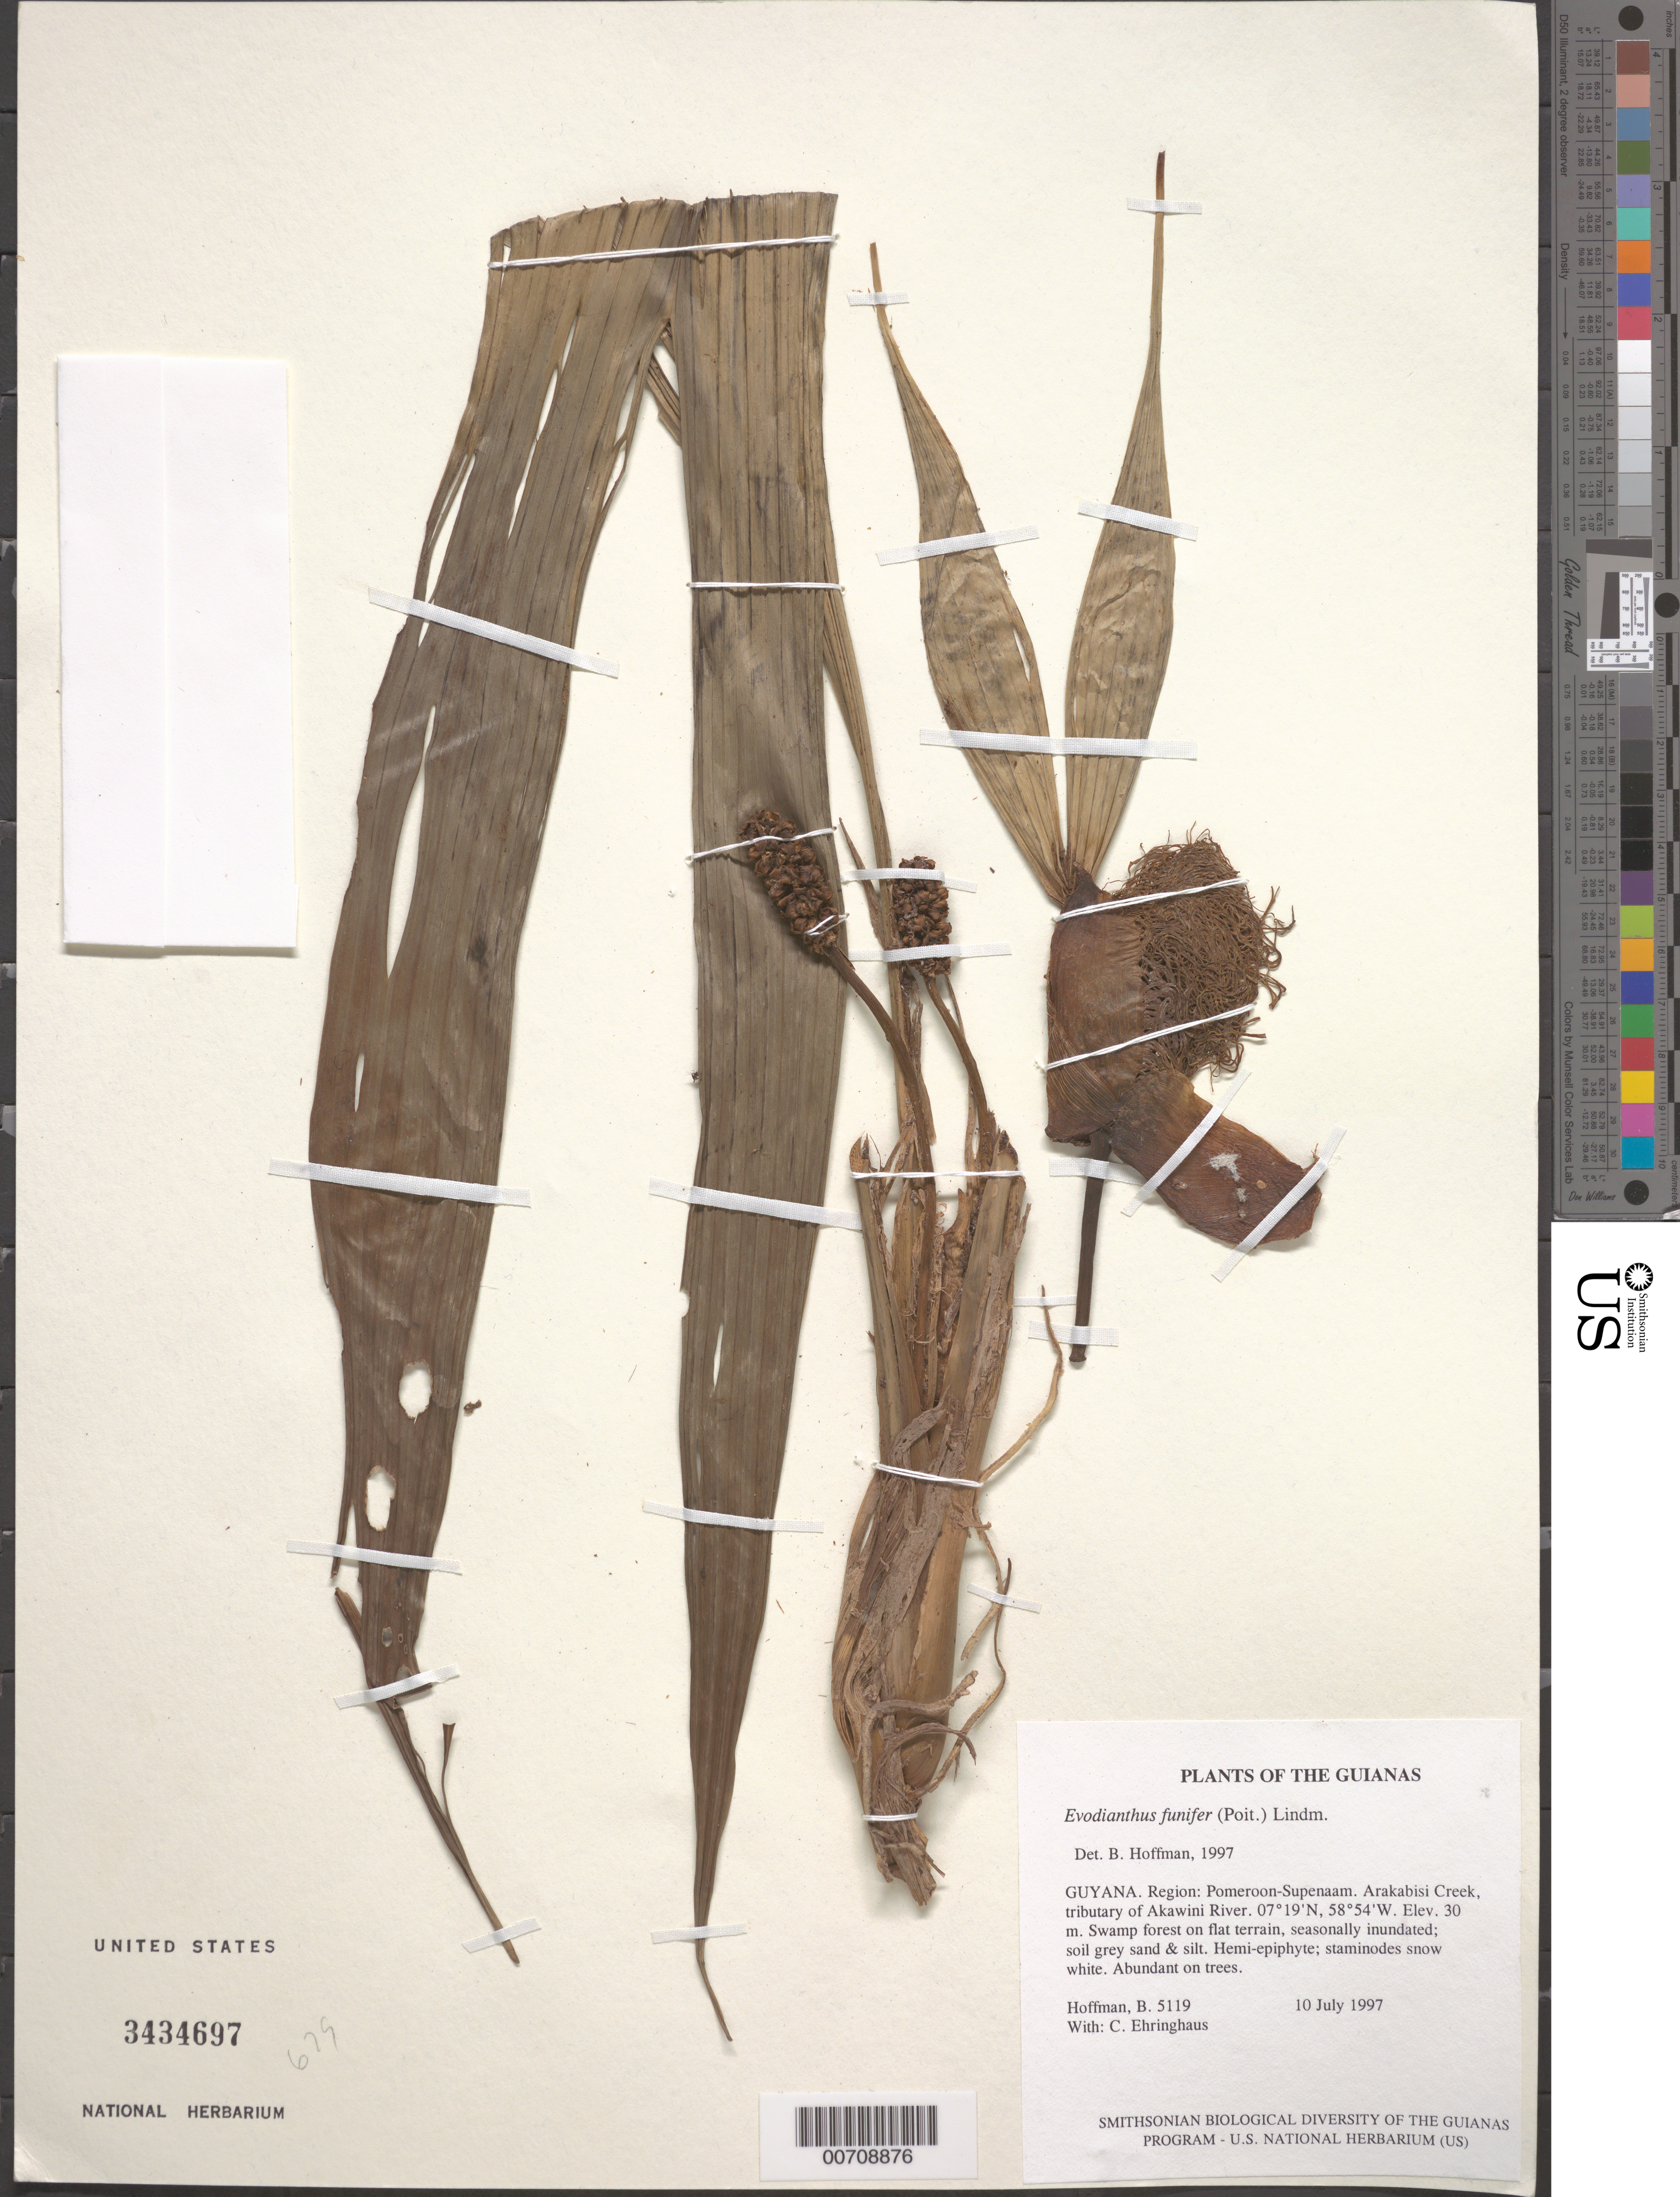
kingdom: Plantae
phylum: Tracheophyta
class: Liliopsida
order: Pandanales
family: Cyclanthaceae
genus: Evodianthus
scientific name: Evodianthus funifer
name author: (Poit.) Lindm.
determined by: Hoffman, Bruce, (US), Smithsonian Institution - National Museum of Natural History (UNITED STATES)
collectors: B. Hoffman & C. Ehringhaus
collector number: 5119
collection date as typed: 10 July 1997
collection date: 1997-07-10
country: Guyana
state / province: Pomeroon-Supenaam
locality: Arakabisi Creek, tributary of Akawini River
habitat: Swamp forest on flat terrain, seasonally inundated; soil grey sand & silt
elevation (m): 30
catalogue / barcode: US 3434697